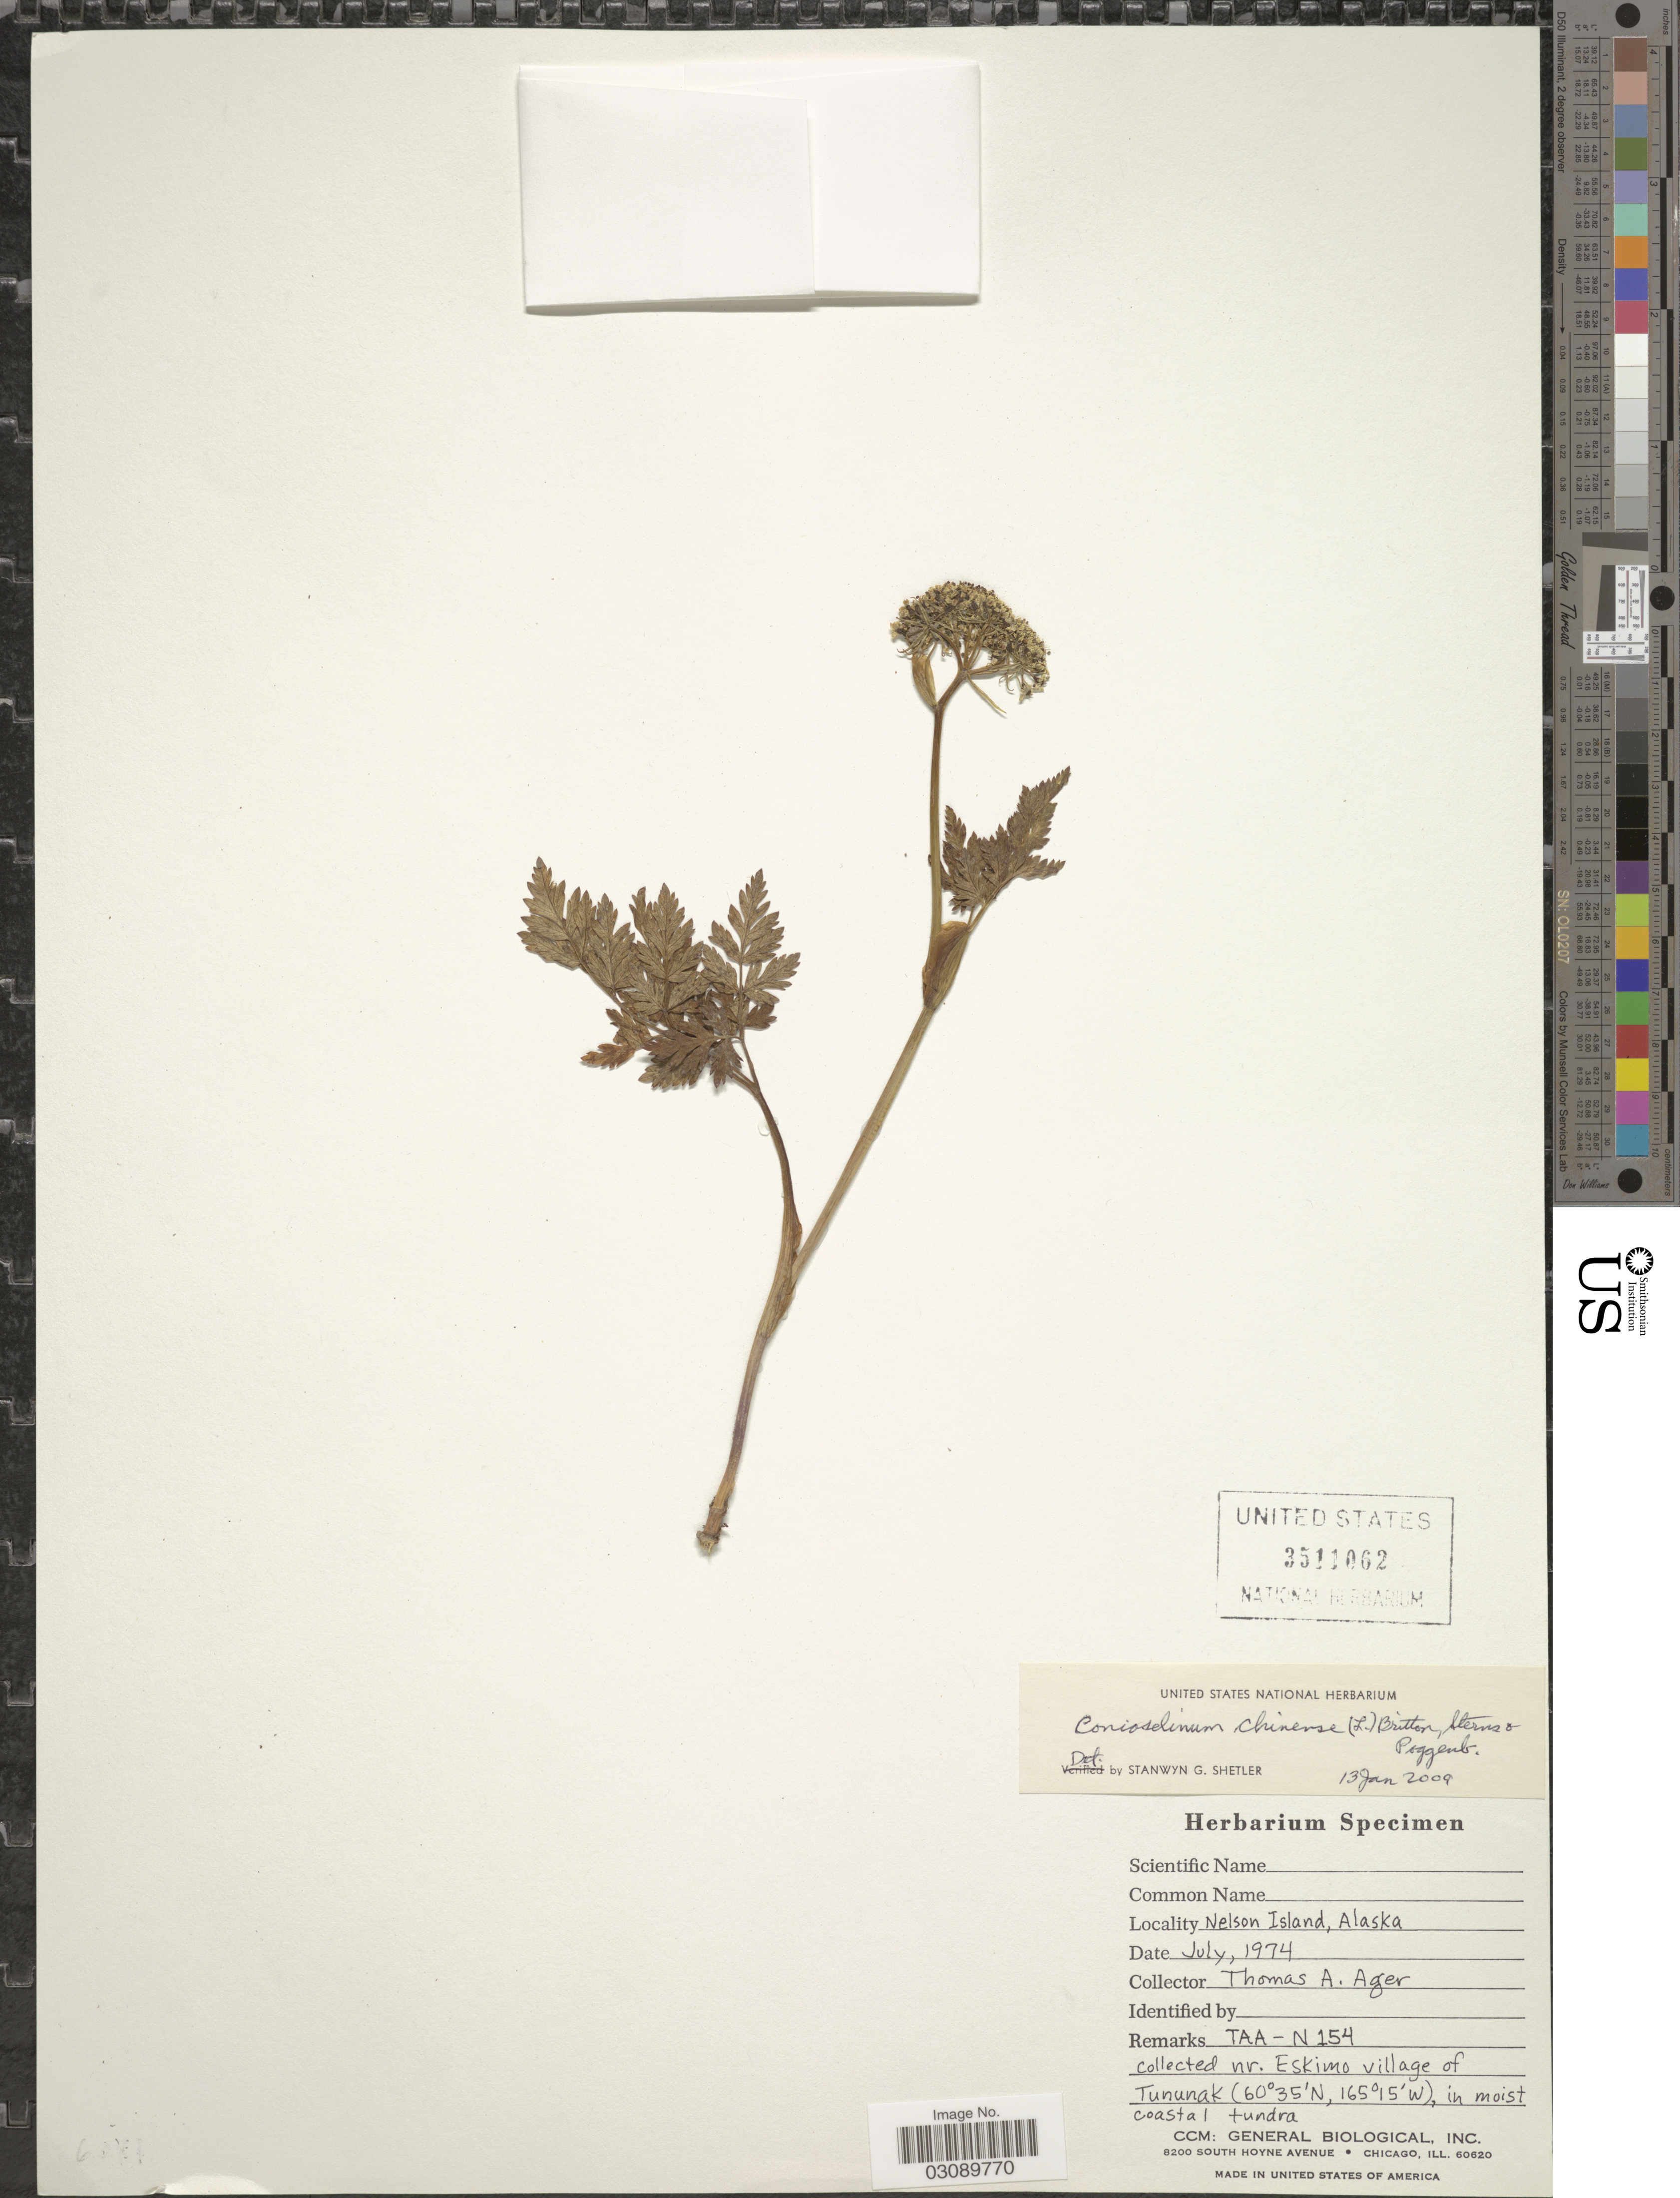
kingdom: Plantae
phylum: Tracheophyta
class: Magnoliopsida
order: Apiales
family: Apiaceae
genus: Conioselinum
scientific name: Conioselinum chinense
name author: (L.) Britton et al.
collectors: T. A. Ager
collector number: TAA-N154?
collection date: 1974-07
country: United States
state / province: Alaska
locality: Nelson Island. Nr. Eskimo village of Tununak, in moist coastal tundra.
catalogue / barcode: US 3511062